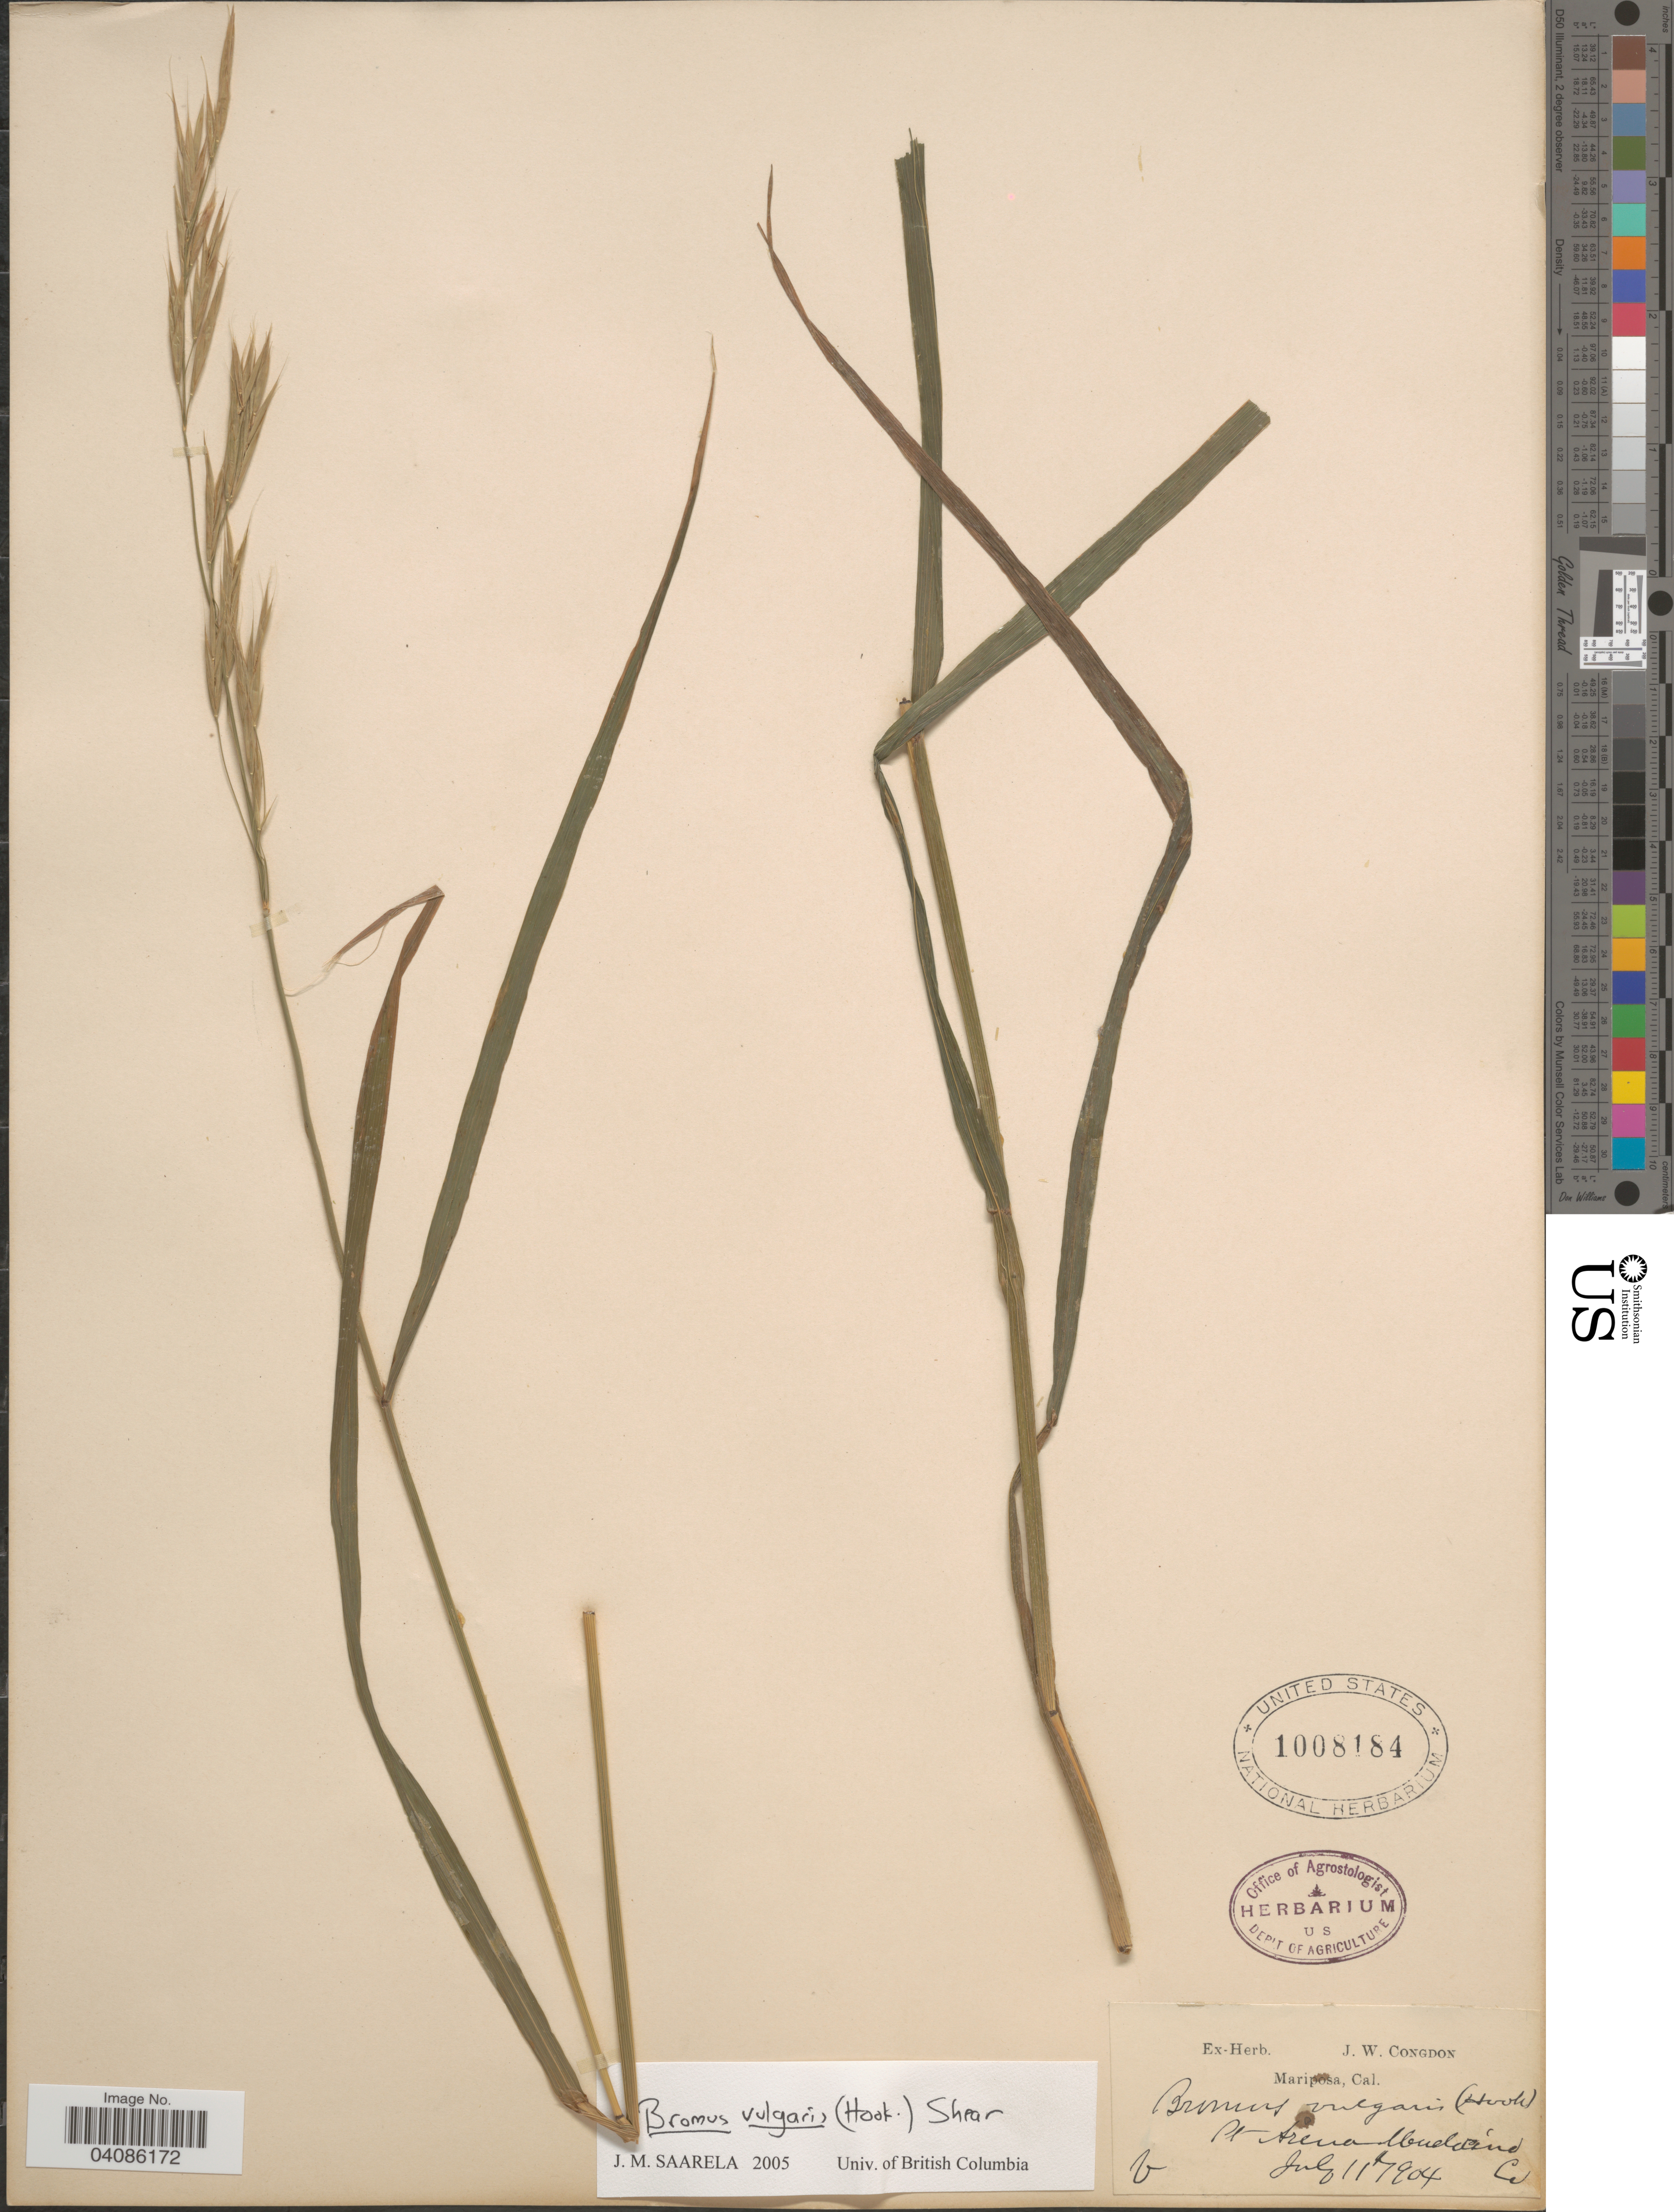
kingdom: Plantae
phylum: Tracheophyta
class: Liliopsida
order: Poales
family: Poaceae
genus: Bromus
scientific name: Bromus texensis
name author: (Shear) Hitchc.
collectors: ex herb. J. W. Congdon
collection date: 1904-07-11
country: United States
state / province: California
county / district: Mendocino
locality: Pt Arena Mendocino Co.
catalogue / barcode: US 1008184